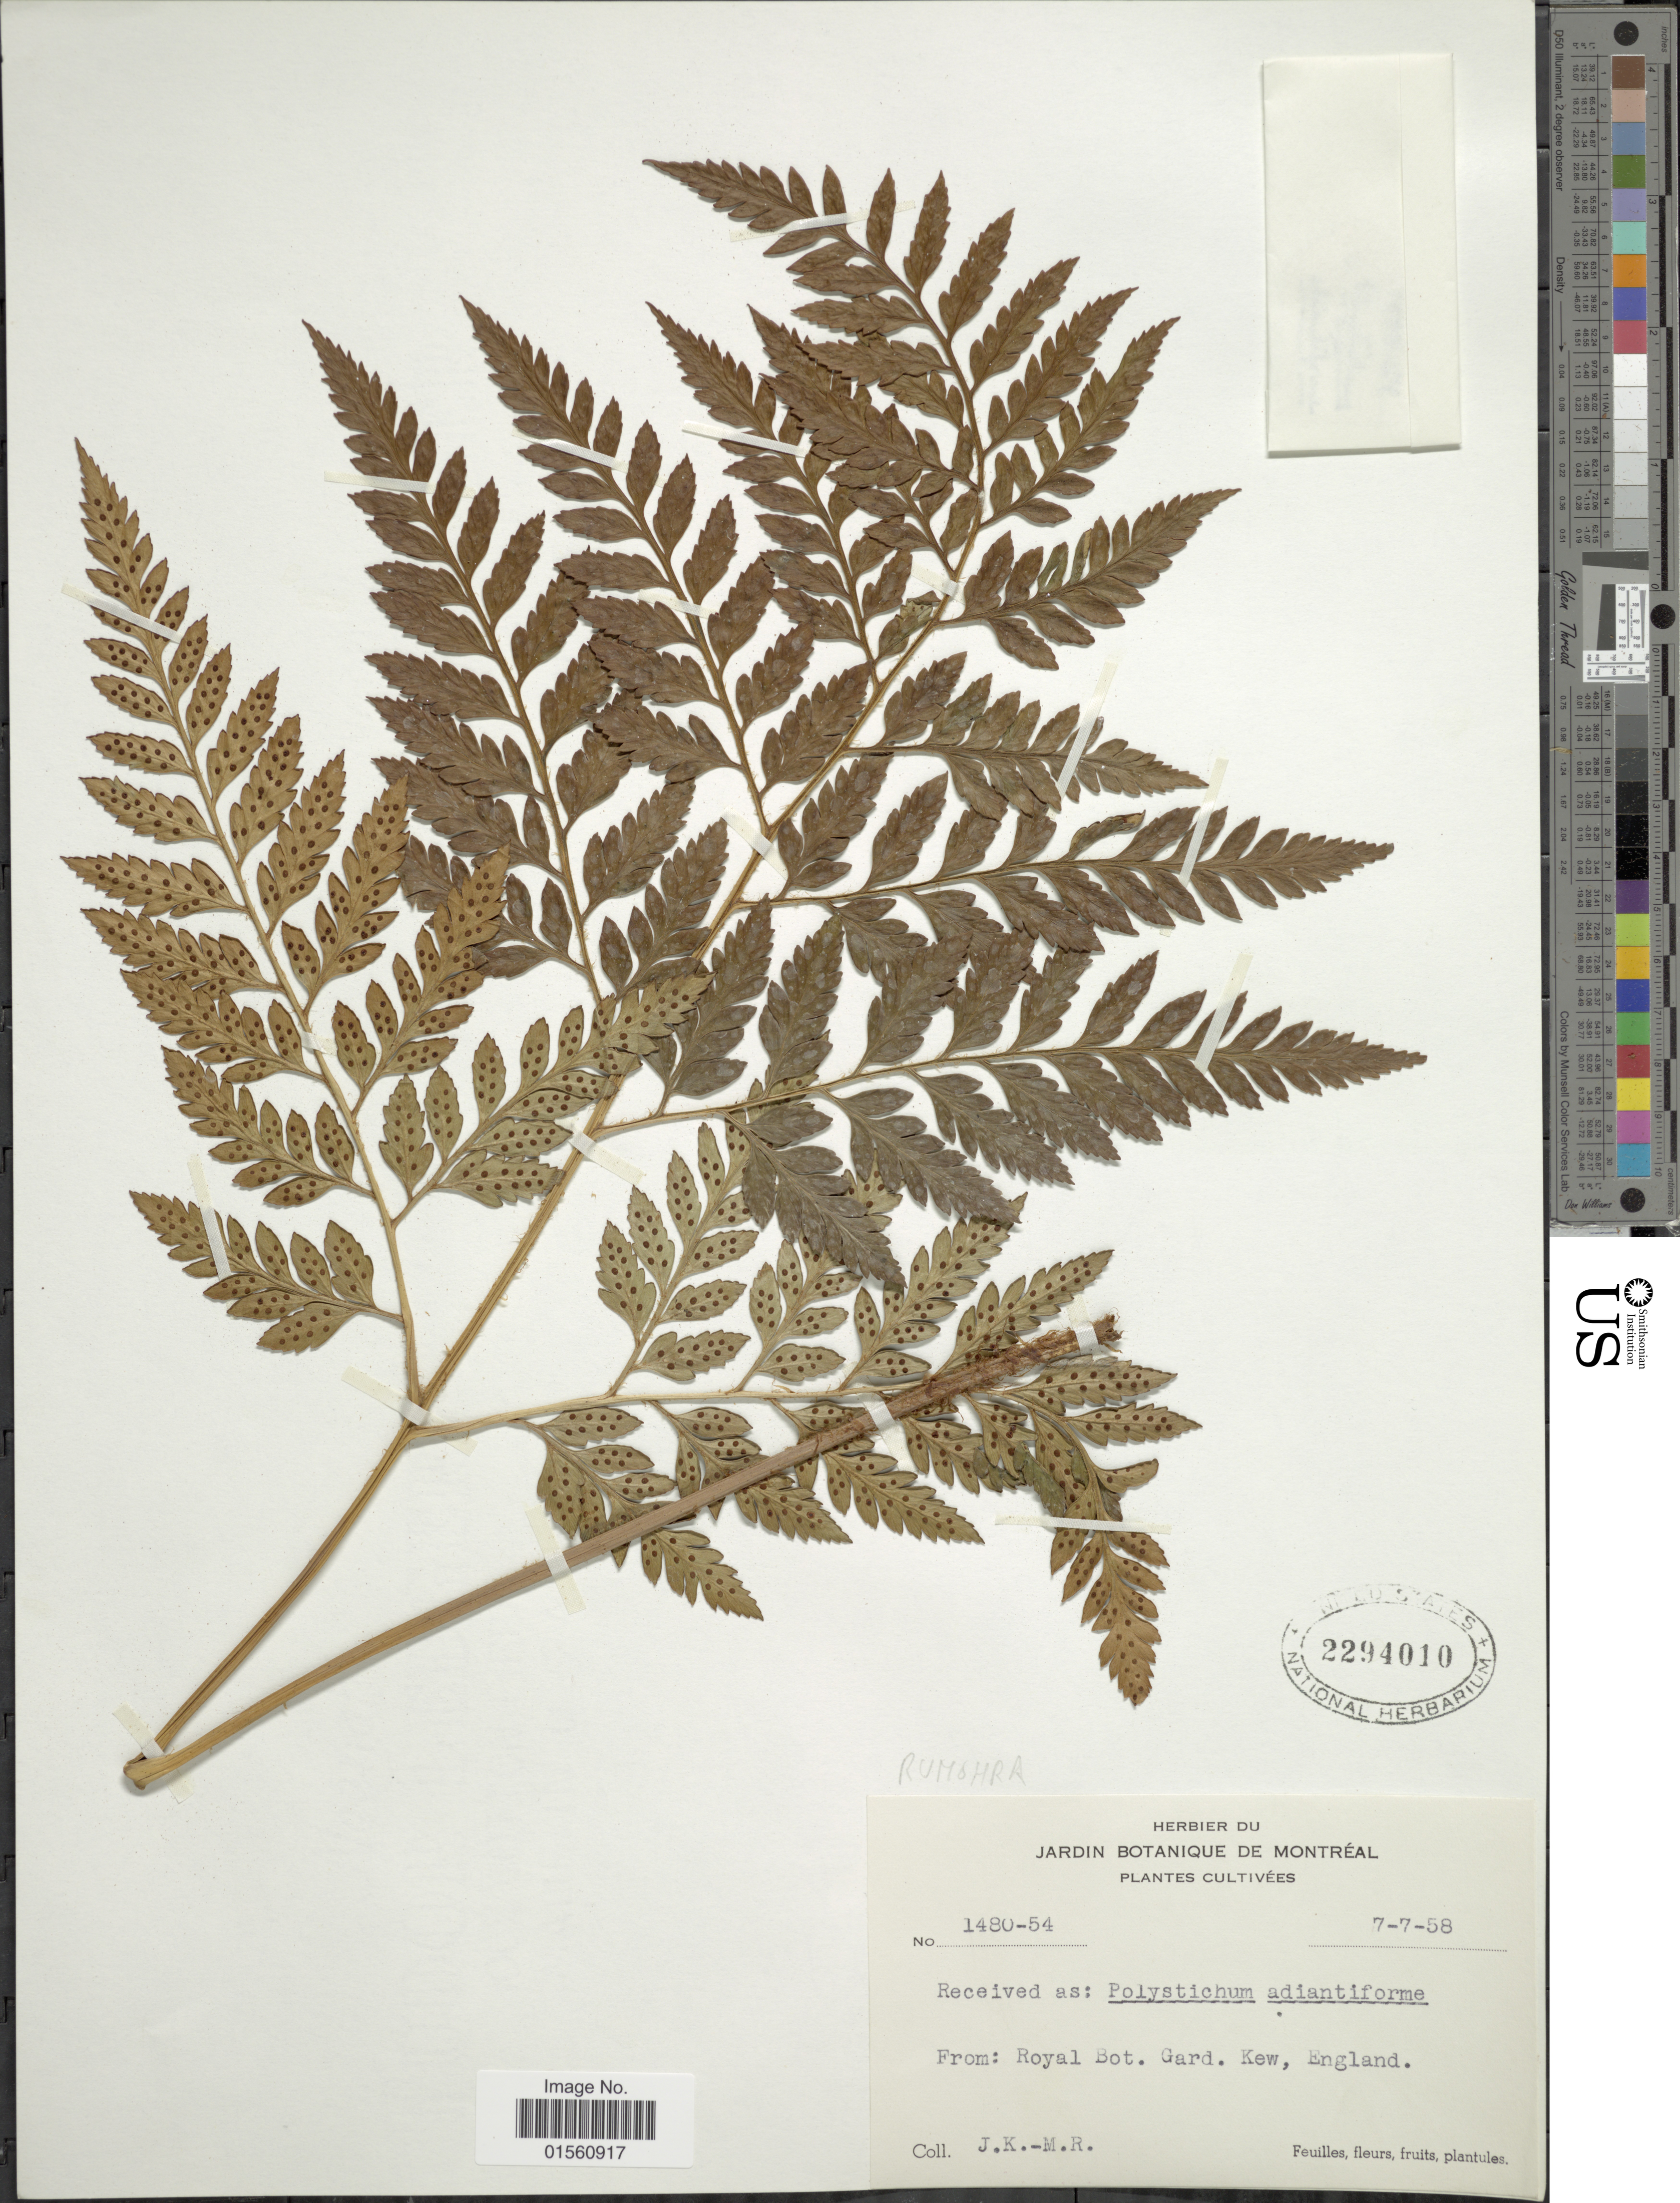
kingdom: Plantae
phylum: Tracheophyta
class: Polypodiopsida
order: Polypodiales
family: Dryopteridaceae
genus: Rumohra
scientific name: Rumohra adiantiformis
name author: (G. Forst.) Ching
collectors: J. K. & M. R.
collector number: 1480-54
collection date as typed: Transcribed d/m/y: 7/7/58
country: United Kingdom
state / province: England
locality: Royal Bot. Gard. Kew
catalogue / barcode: US 2294010